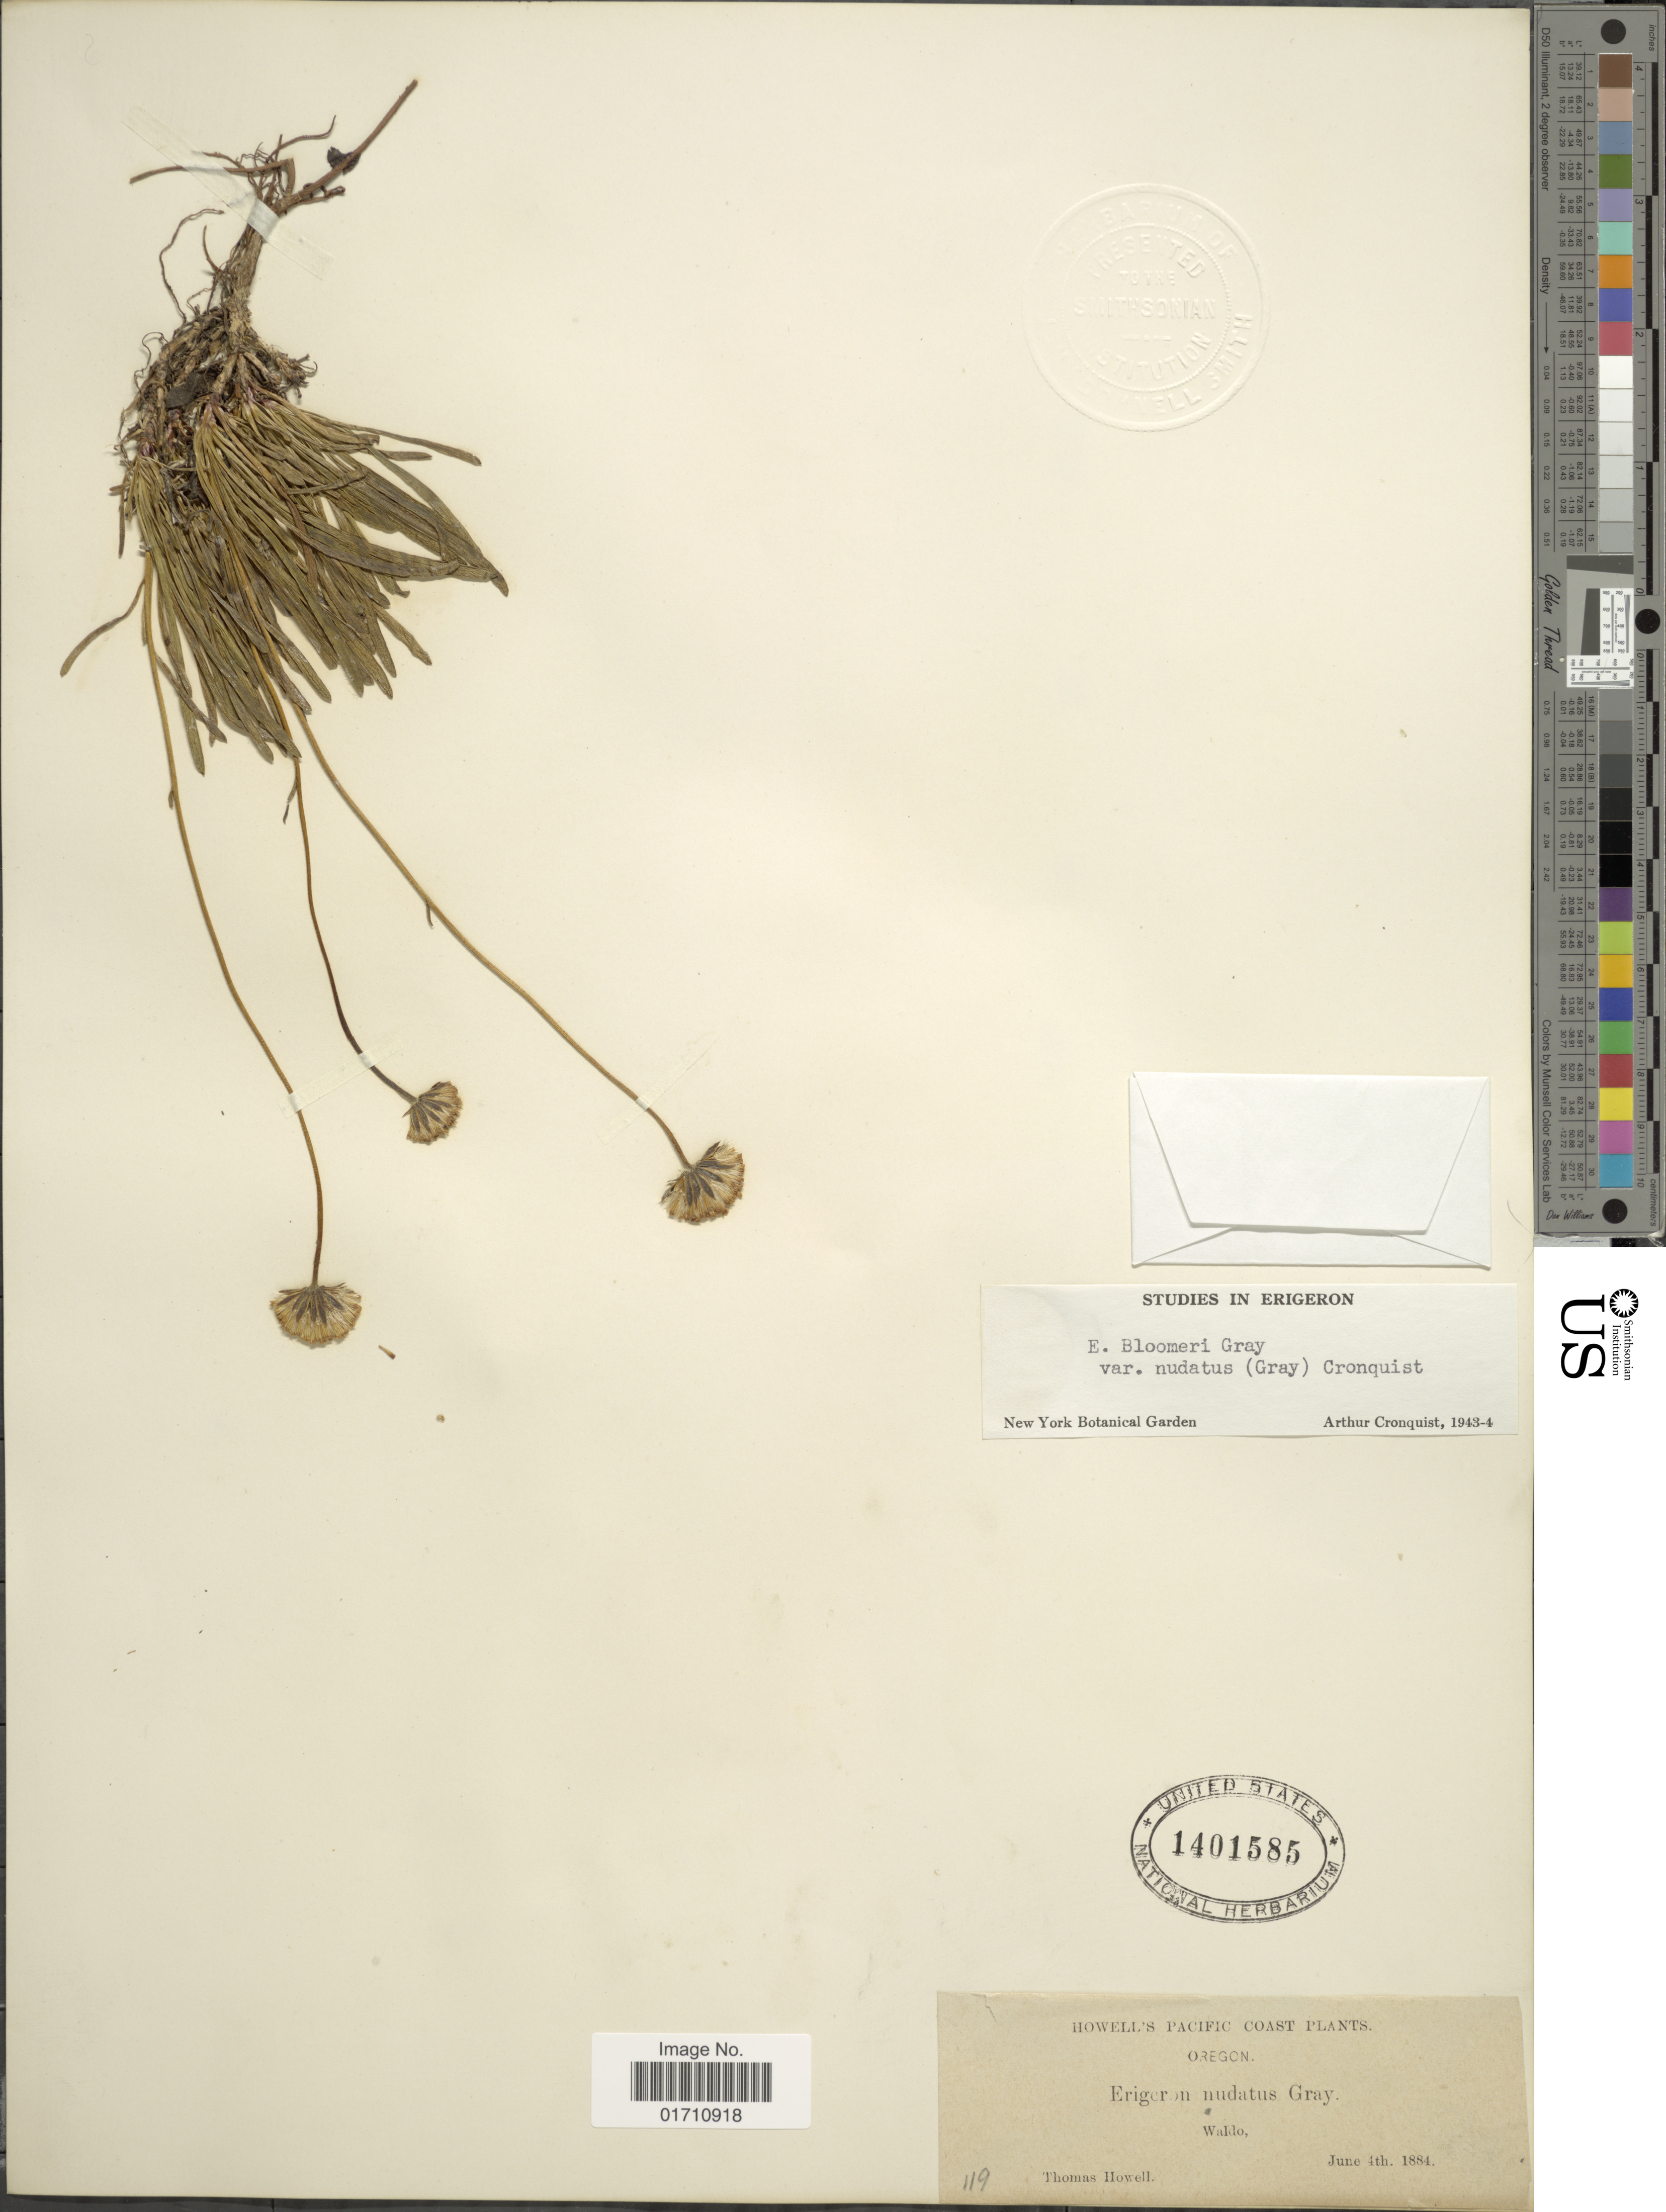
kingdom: Plantae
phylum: Tracheophyta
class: Magnoliopsida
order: Asterales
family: Asteraceae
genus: Erigeron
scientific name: Erigeron bloomeri var. nudatus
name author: (A. Gray) Cronq.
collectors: T. Howell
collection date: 1884-06-04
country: United States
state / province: Oregon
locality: Howell's Pacific Coast, Waldo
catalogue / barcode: US 1401585